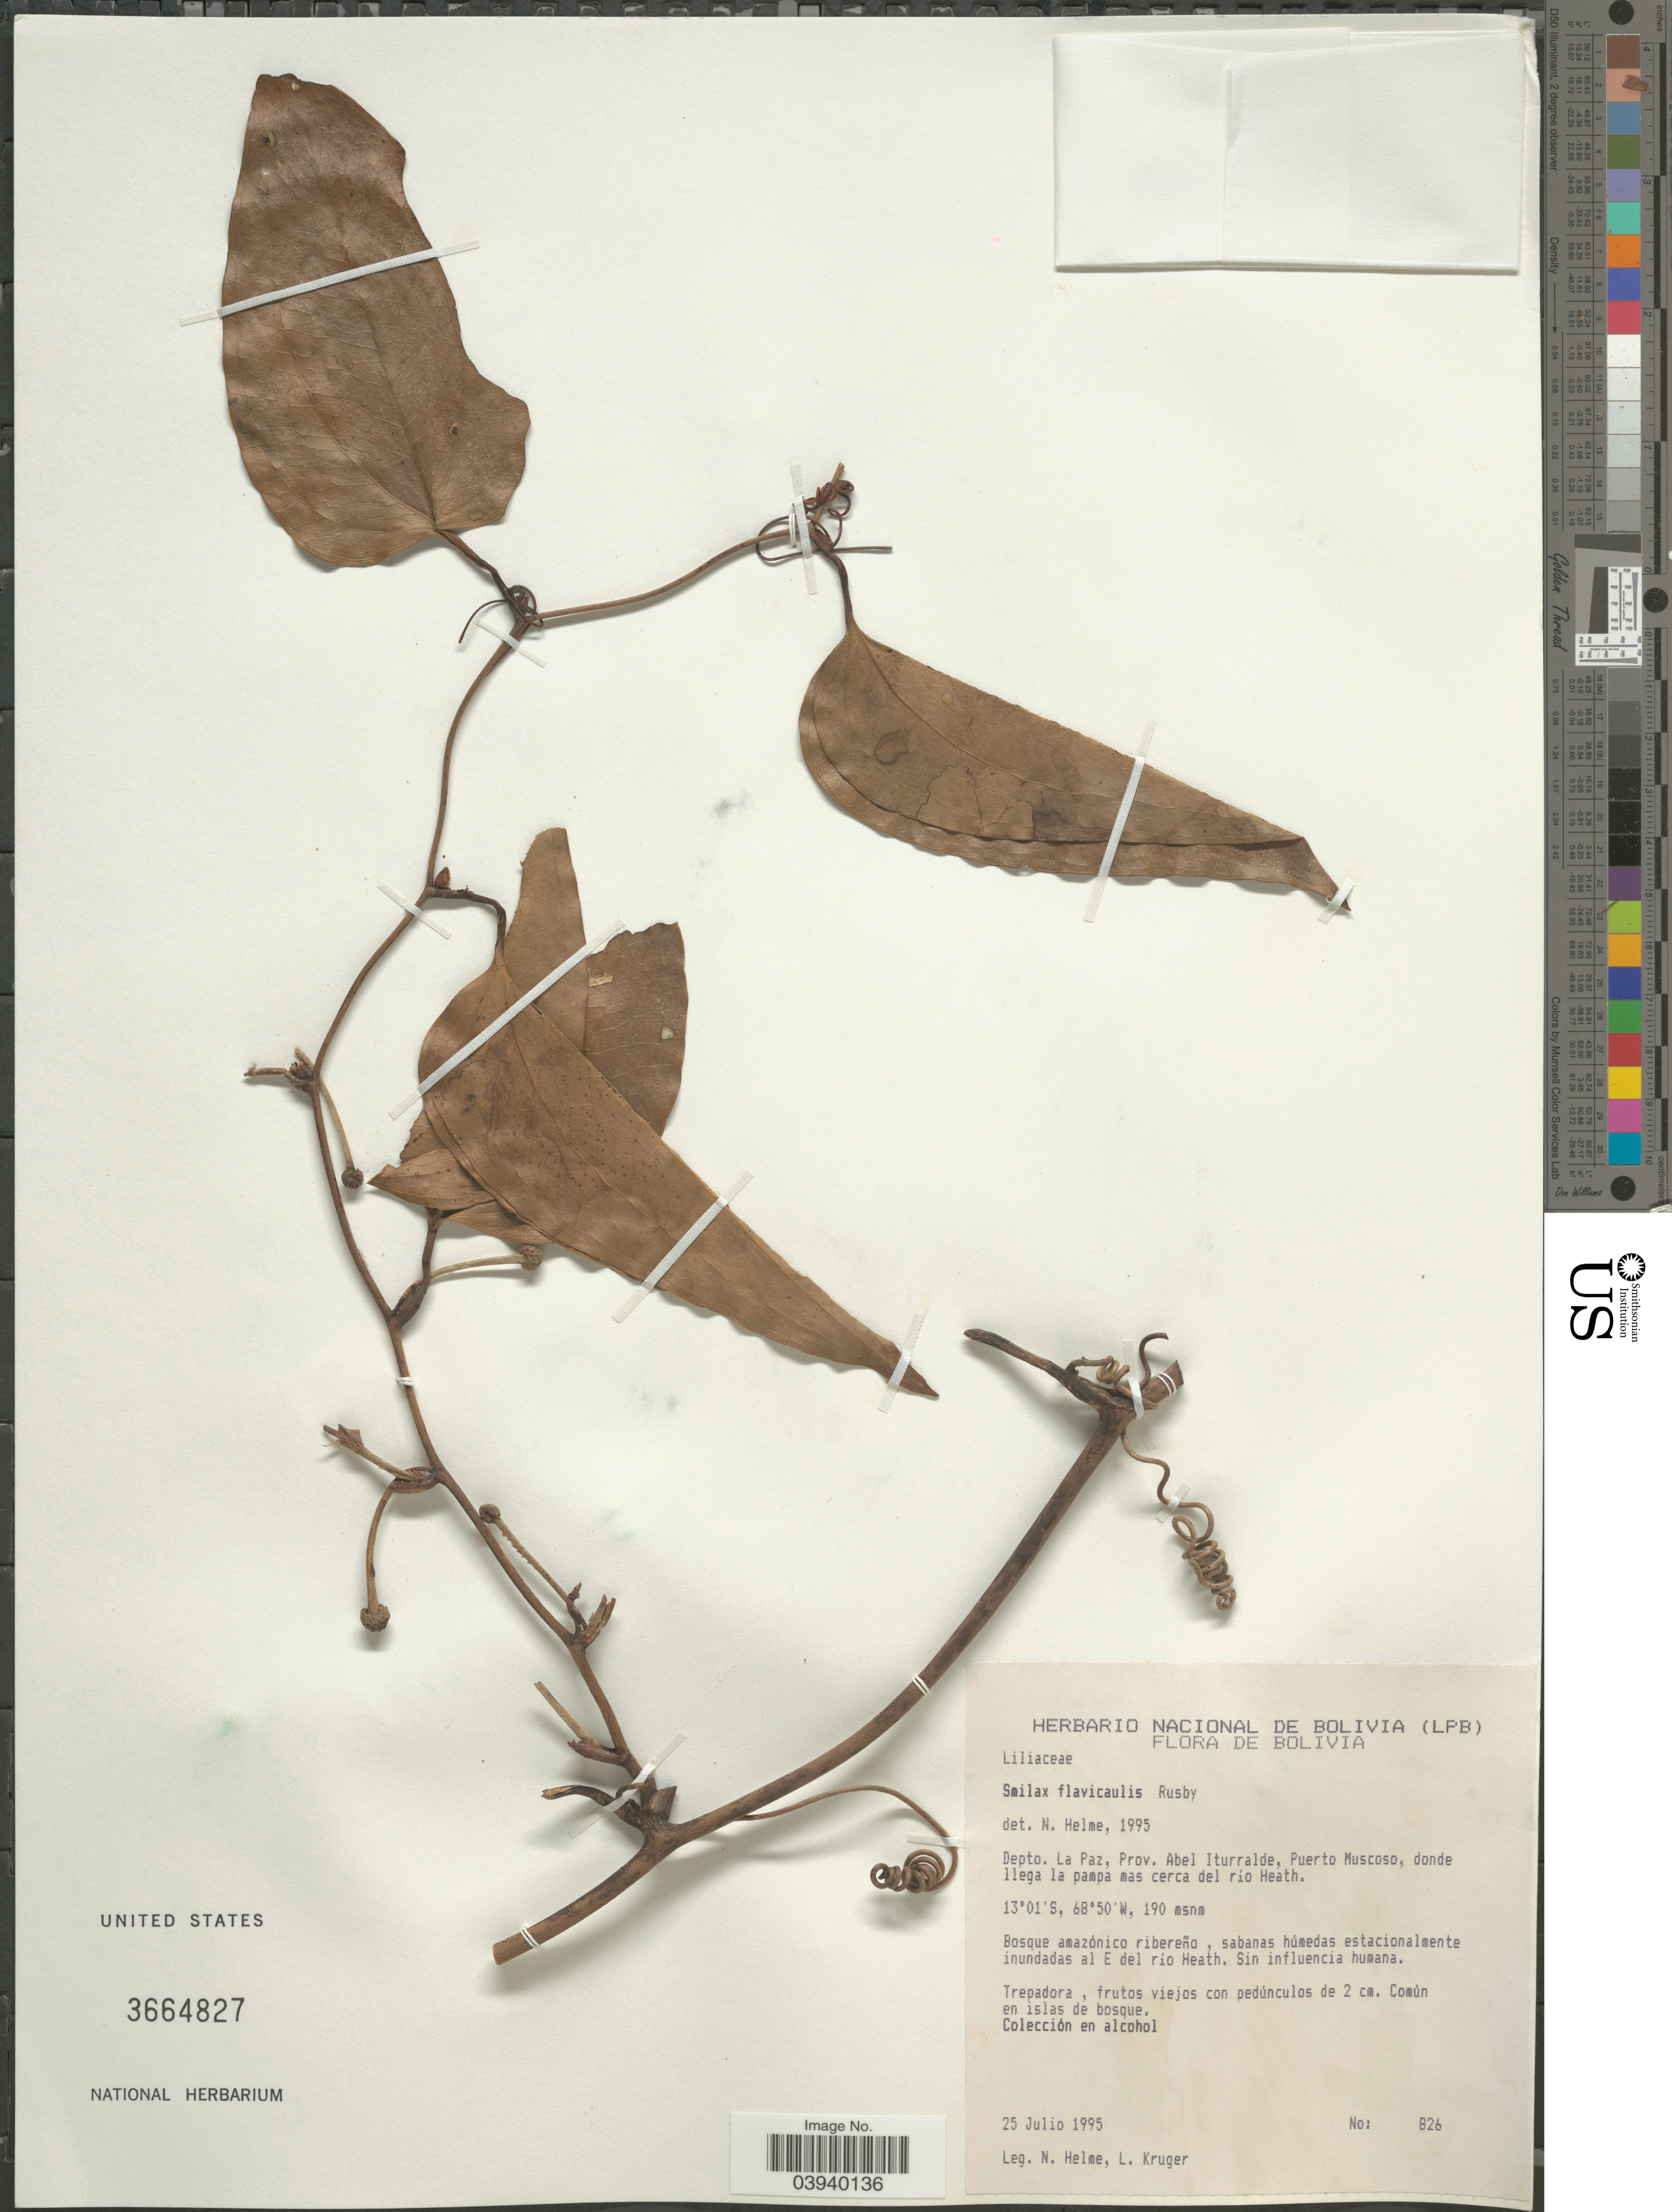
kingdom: Plantae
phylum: Tracheophyta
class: Liliopsida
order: Liliales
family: Smilacaceae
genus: Smilax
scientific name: Smilax flavicaulis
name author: Rusby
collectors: N. Helme & L. Kruger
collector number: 826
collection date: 1995-07-25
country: Bolivia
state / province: La Paz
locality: Depto. La Paz, Prov. Abel Iturralde, Puerto Muscoso, donde llega la pampa mas cerca del río Heath. Bosque amazónico ribereño, sabanas húmedas estacionalmente inundadas al E del río Heath.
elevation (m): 190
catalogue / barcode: US 3664827